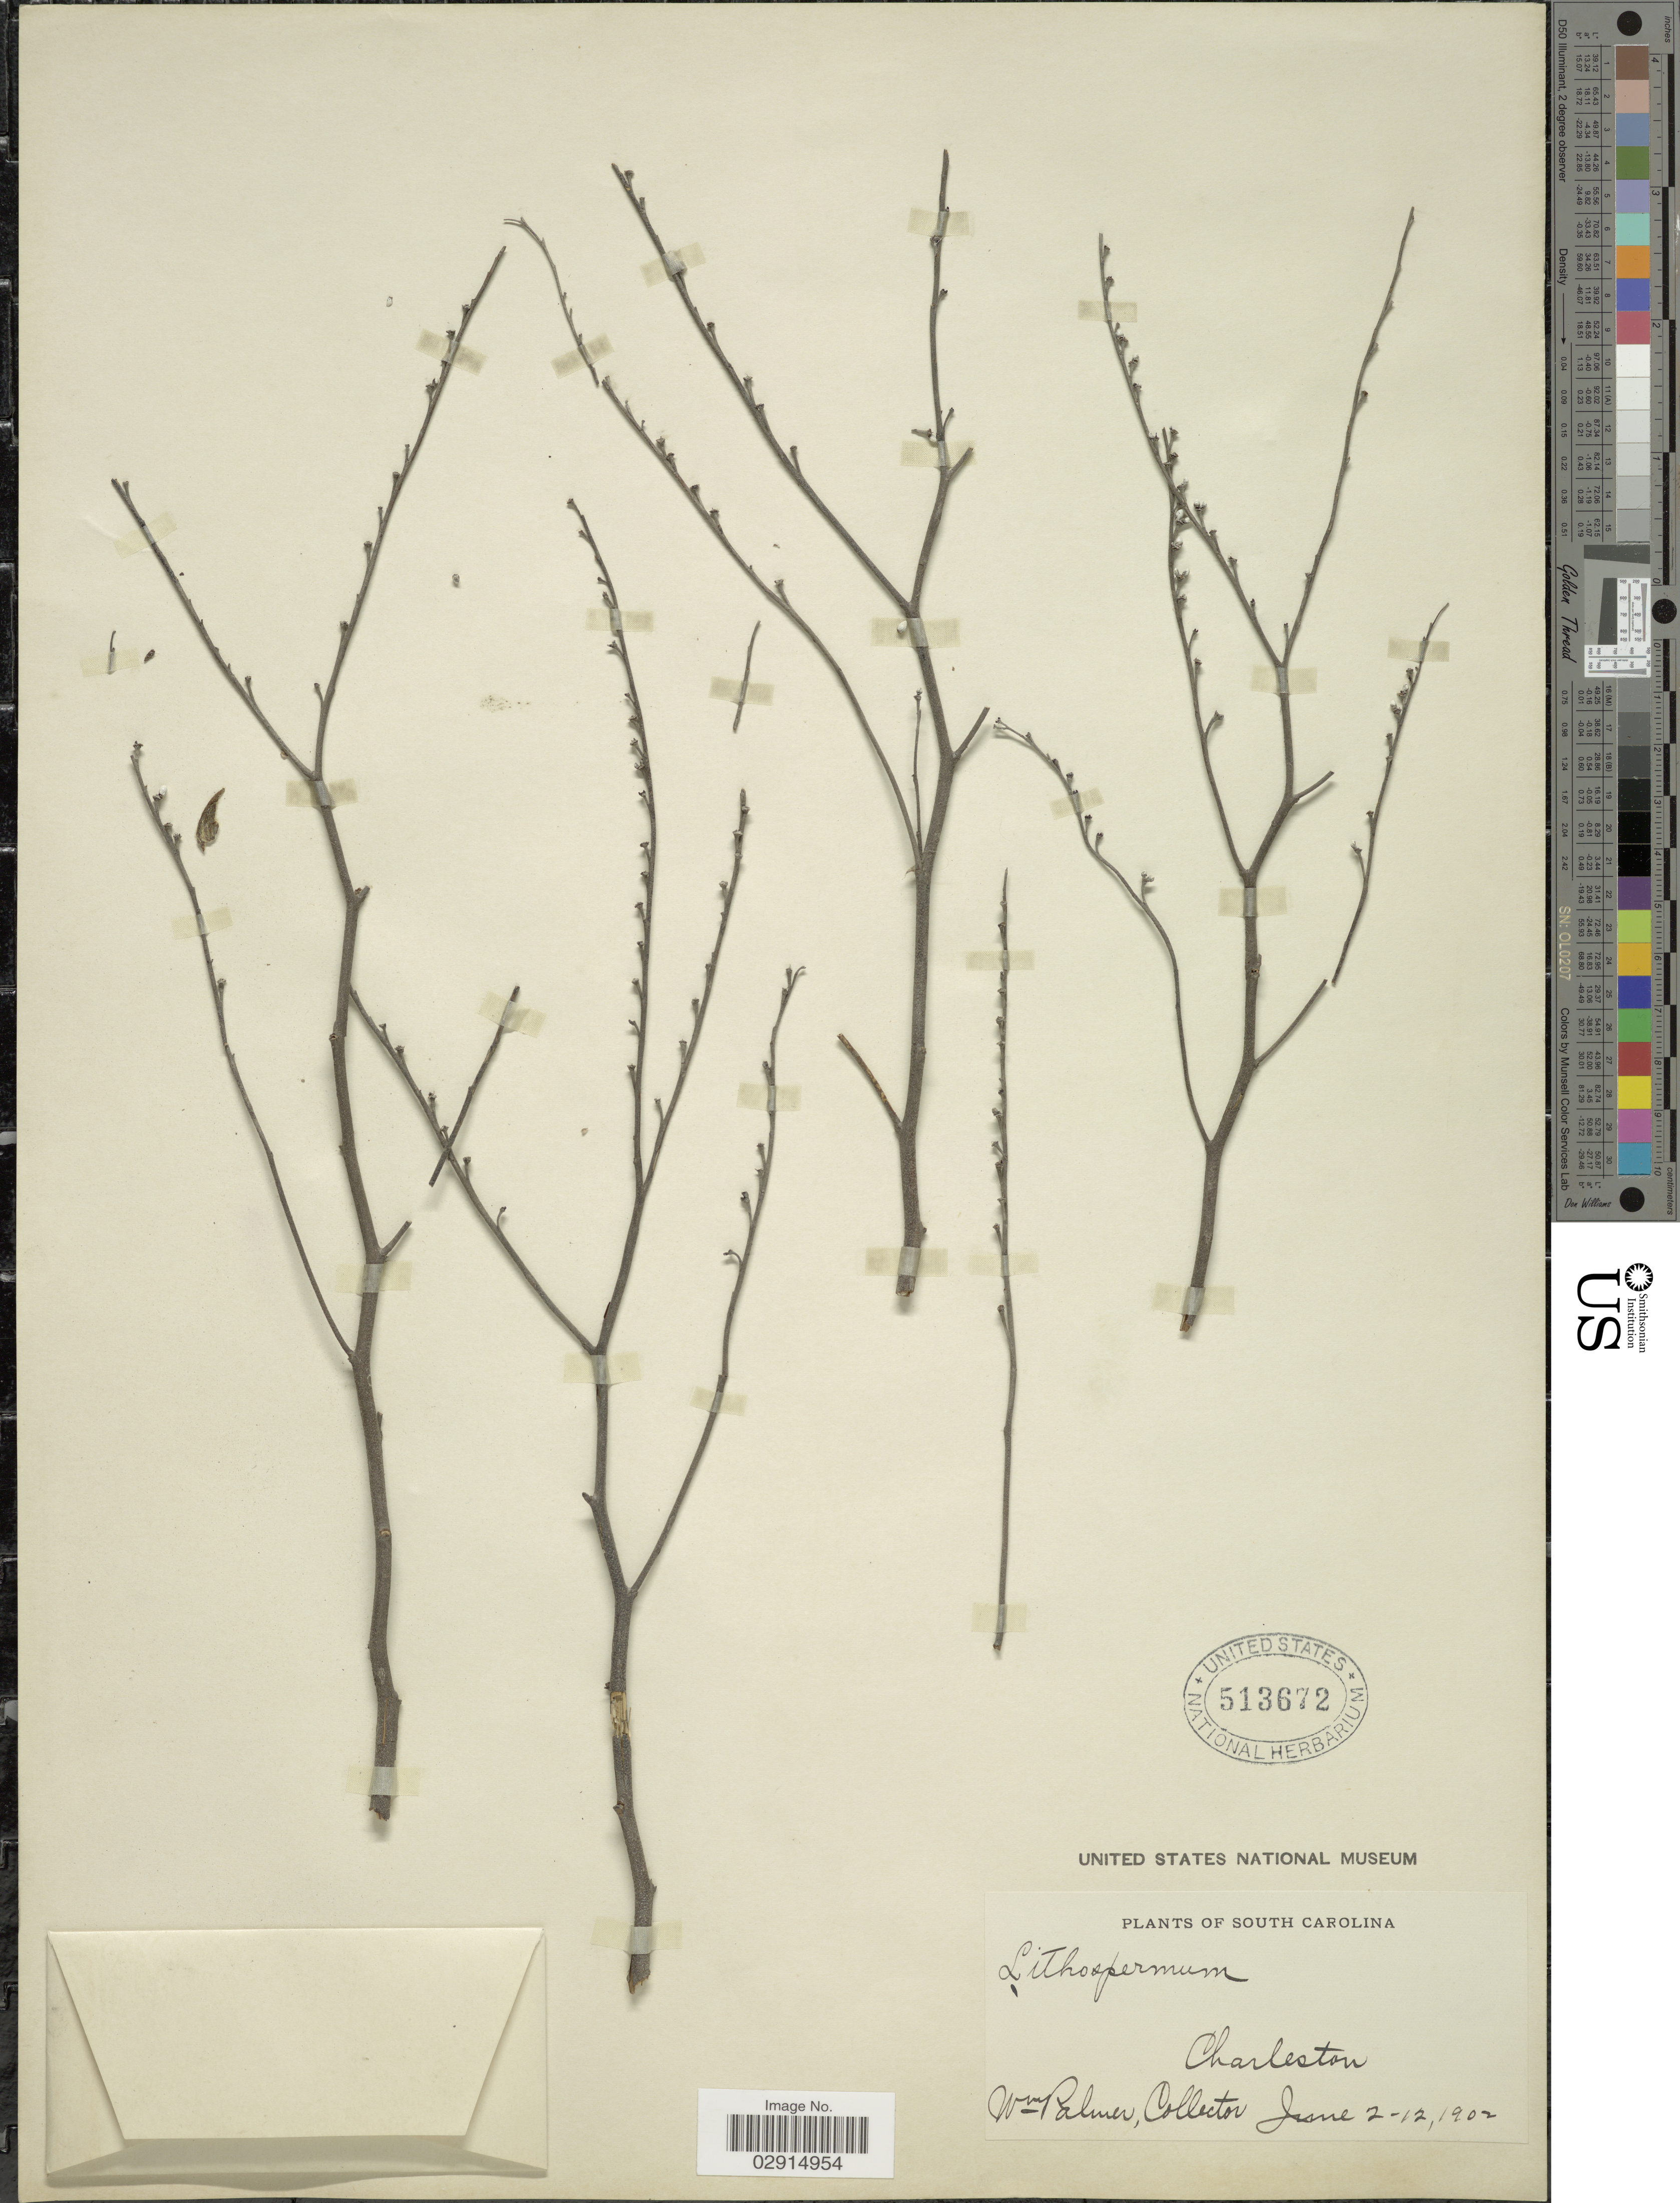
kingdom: Plantae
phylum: Tracheophyta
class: Magnoliopsida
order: Boraginales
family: Boraginaceae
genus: Lithospermum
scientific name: Lithospermum sp.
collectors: W. Palmer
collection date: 1902-06-02/1902-06-12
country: United States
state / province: South Carolina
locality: Charleston. South Carolina.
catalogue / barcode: US 513672